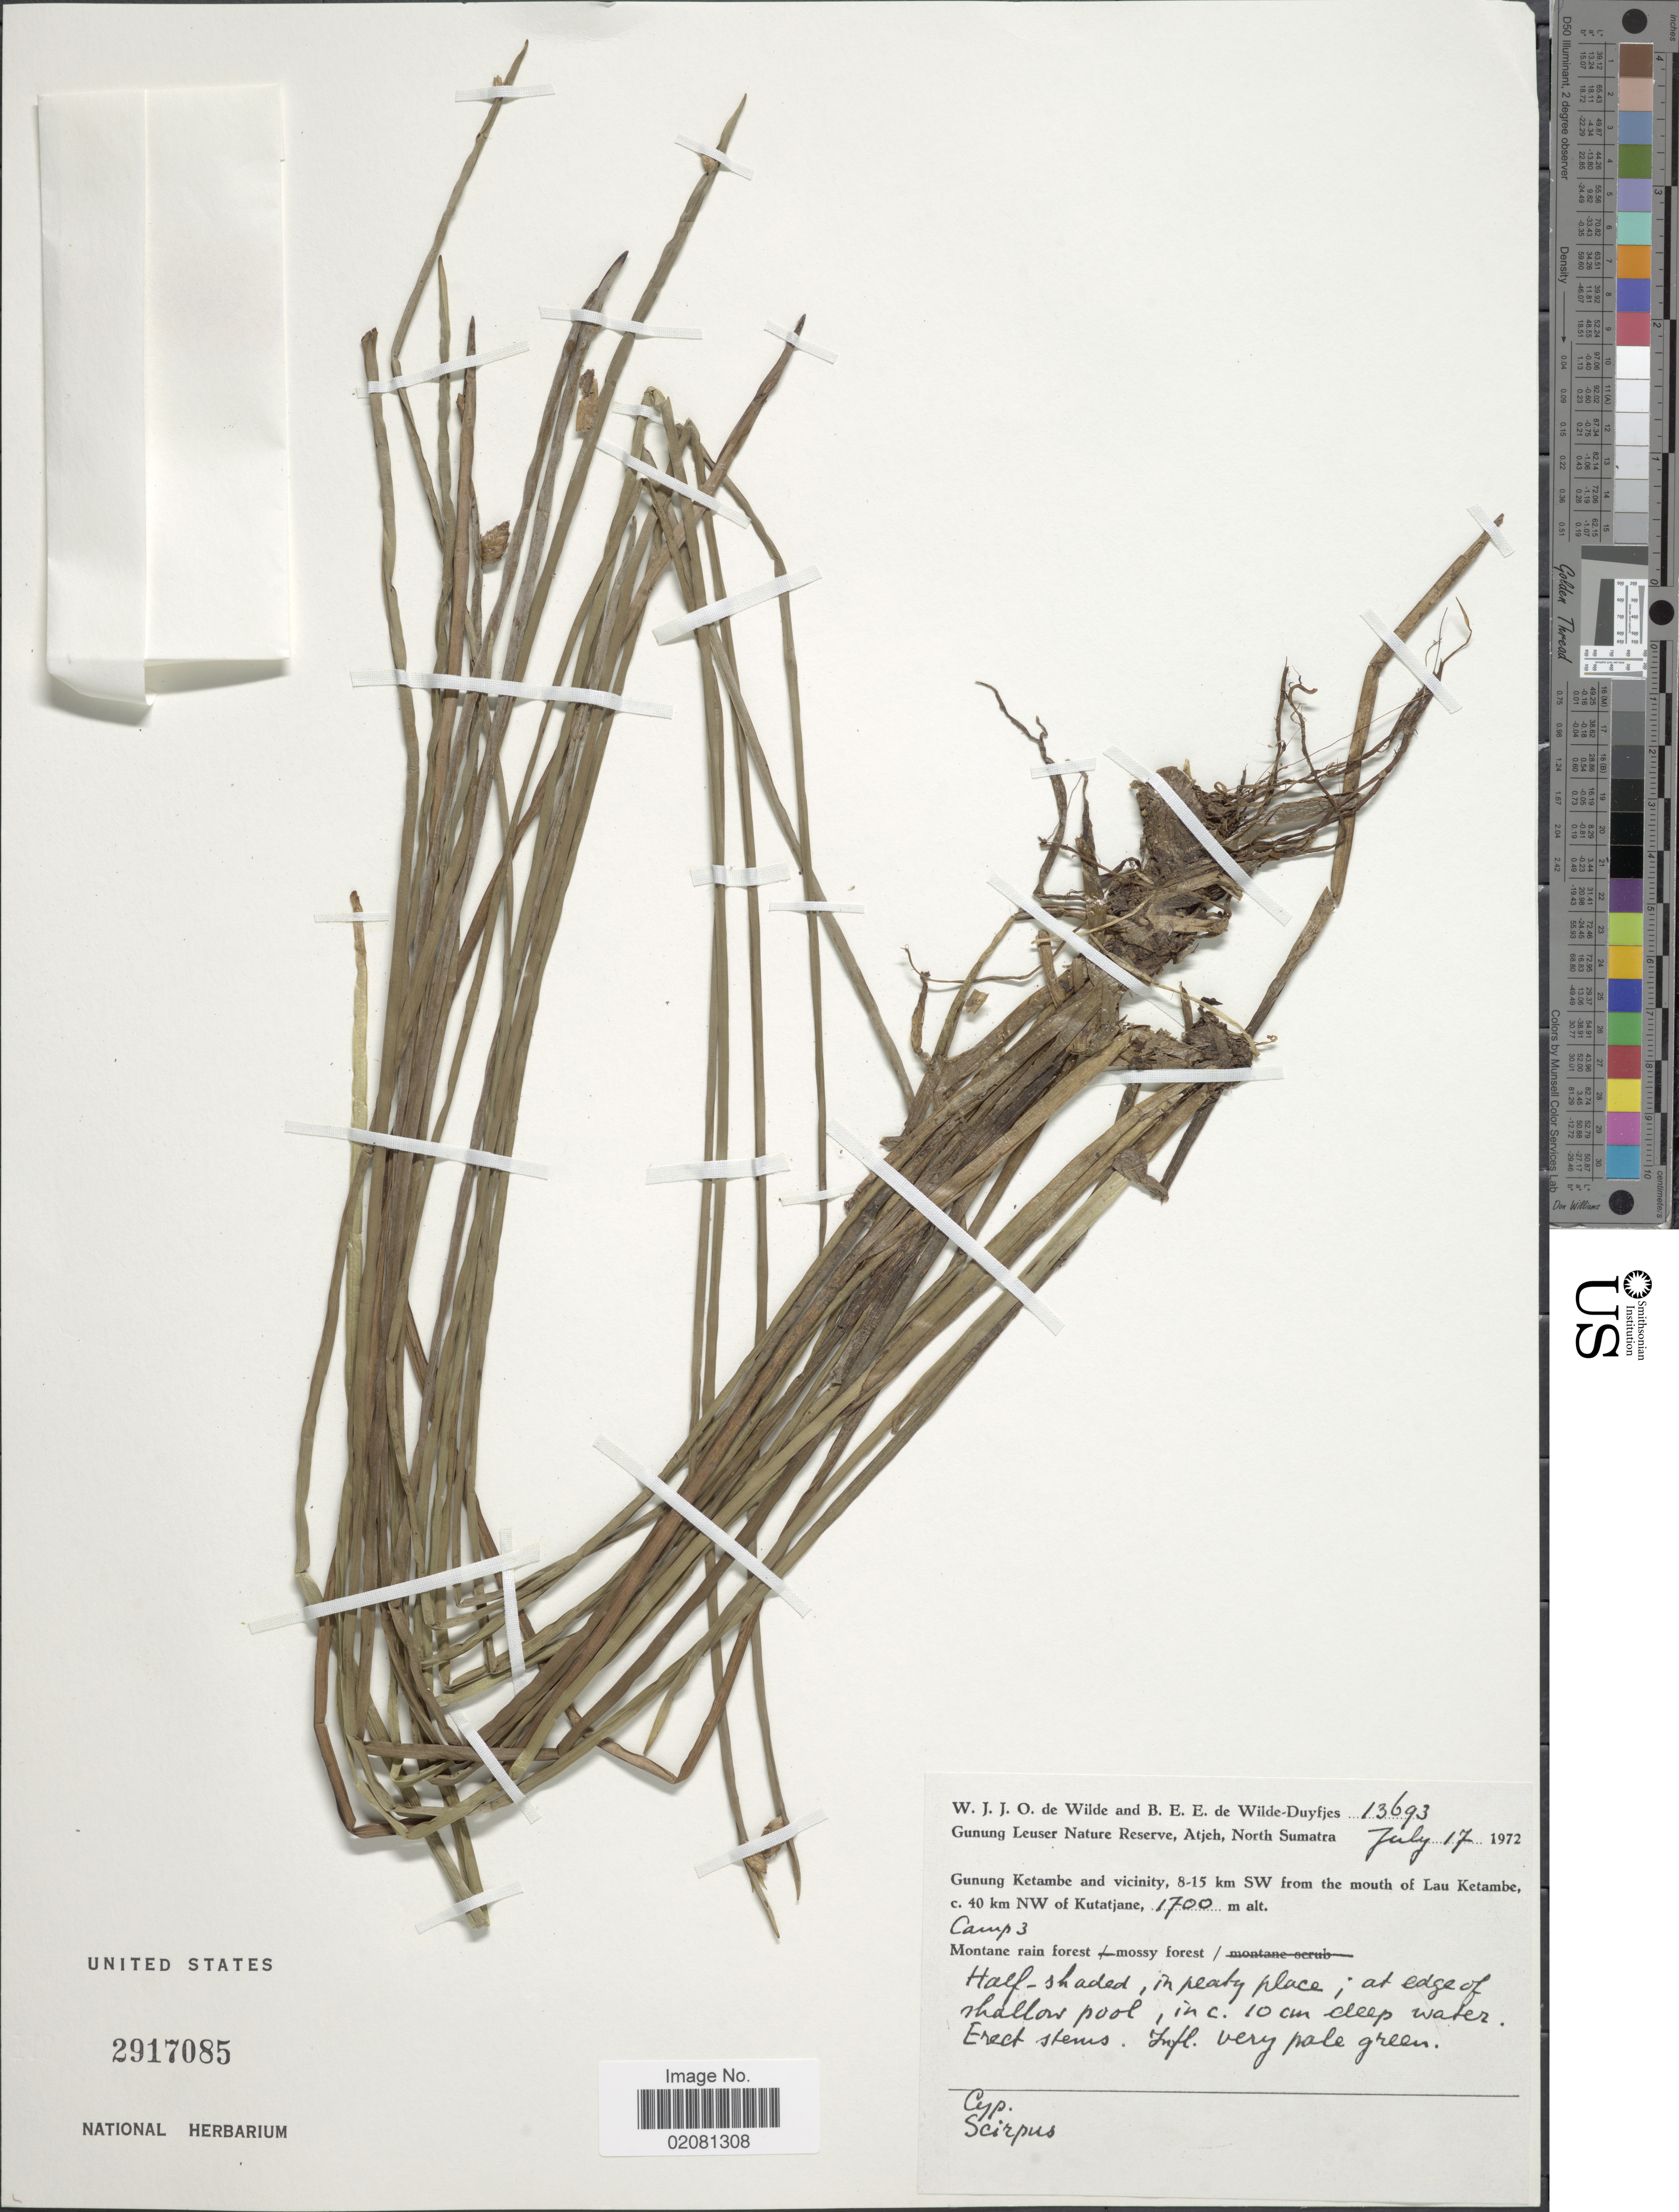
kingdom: Plantae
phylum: Tracheophyta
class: Liliopsida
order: Poales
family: Cyperaceae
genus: Schoenoplectus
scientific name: Schoenoplectus sp.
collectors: W. J. de Wilde & B. E. de Wilde-Duyfjes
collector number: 13693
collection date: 1972-07-17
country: Indonesia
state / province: Sumatra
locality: Gunung Leuser Nature Reserve, Atjeh, North Sumatra, Gunung Ketambe and vicinity, 8-15 km SW from the mouth of Lau Ketambe, c. 40 km NW of Kutatjane, Camp 3, Montane rain forest.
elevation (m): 1700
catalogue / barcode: US 2917085